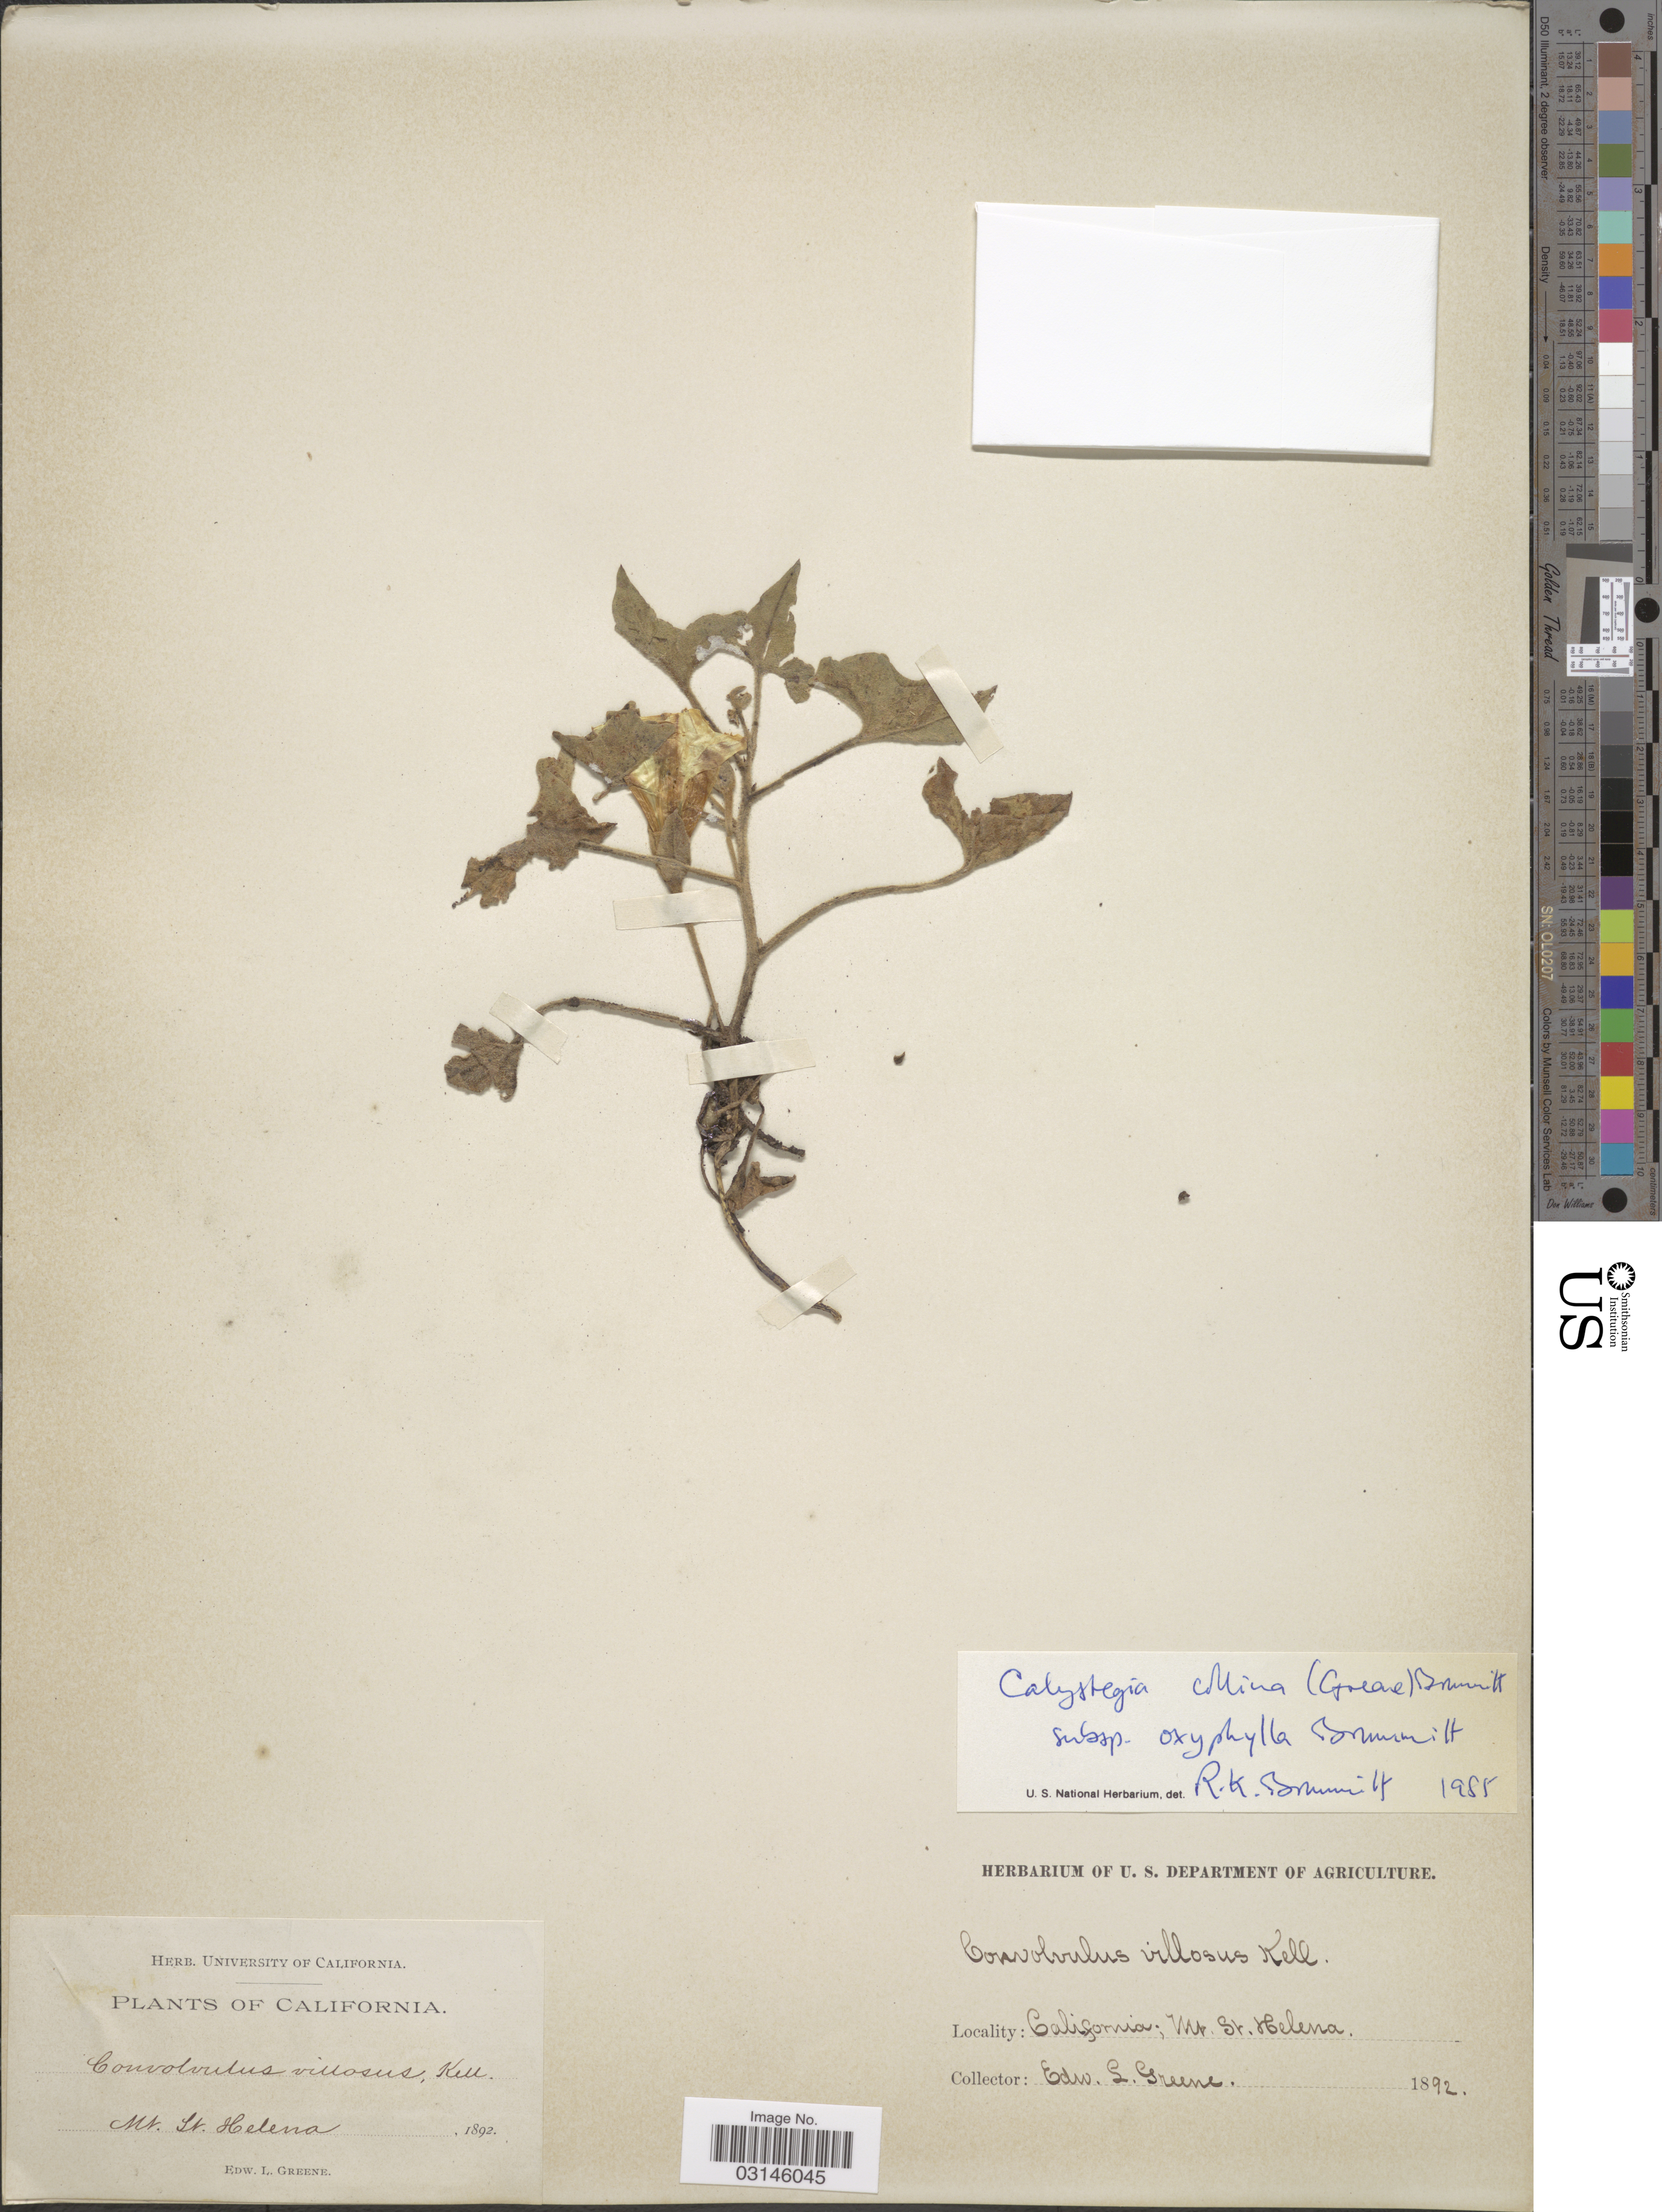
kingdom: Plantae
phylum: Tracheophyta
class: Magnoliopsida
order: Solanales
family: Convolvulaceae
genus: Calystegia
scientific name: Calystegia collina subsp. oxyphylla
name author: Brummitt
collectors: E. L. Greene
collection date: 1892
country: United States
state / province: California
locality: Mt. St. Helena.